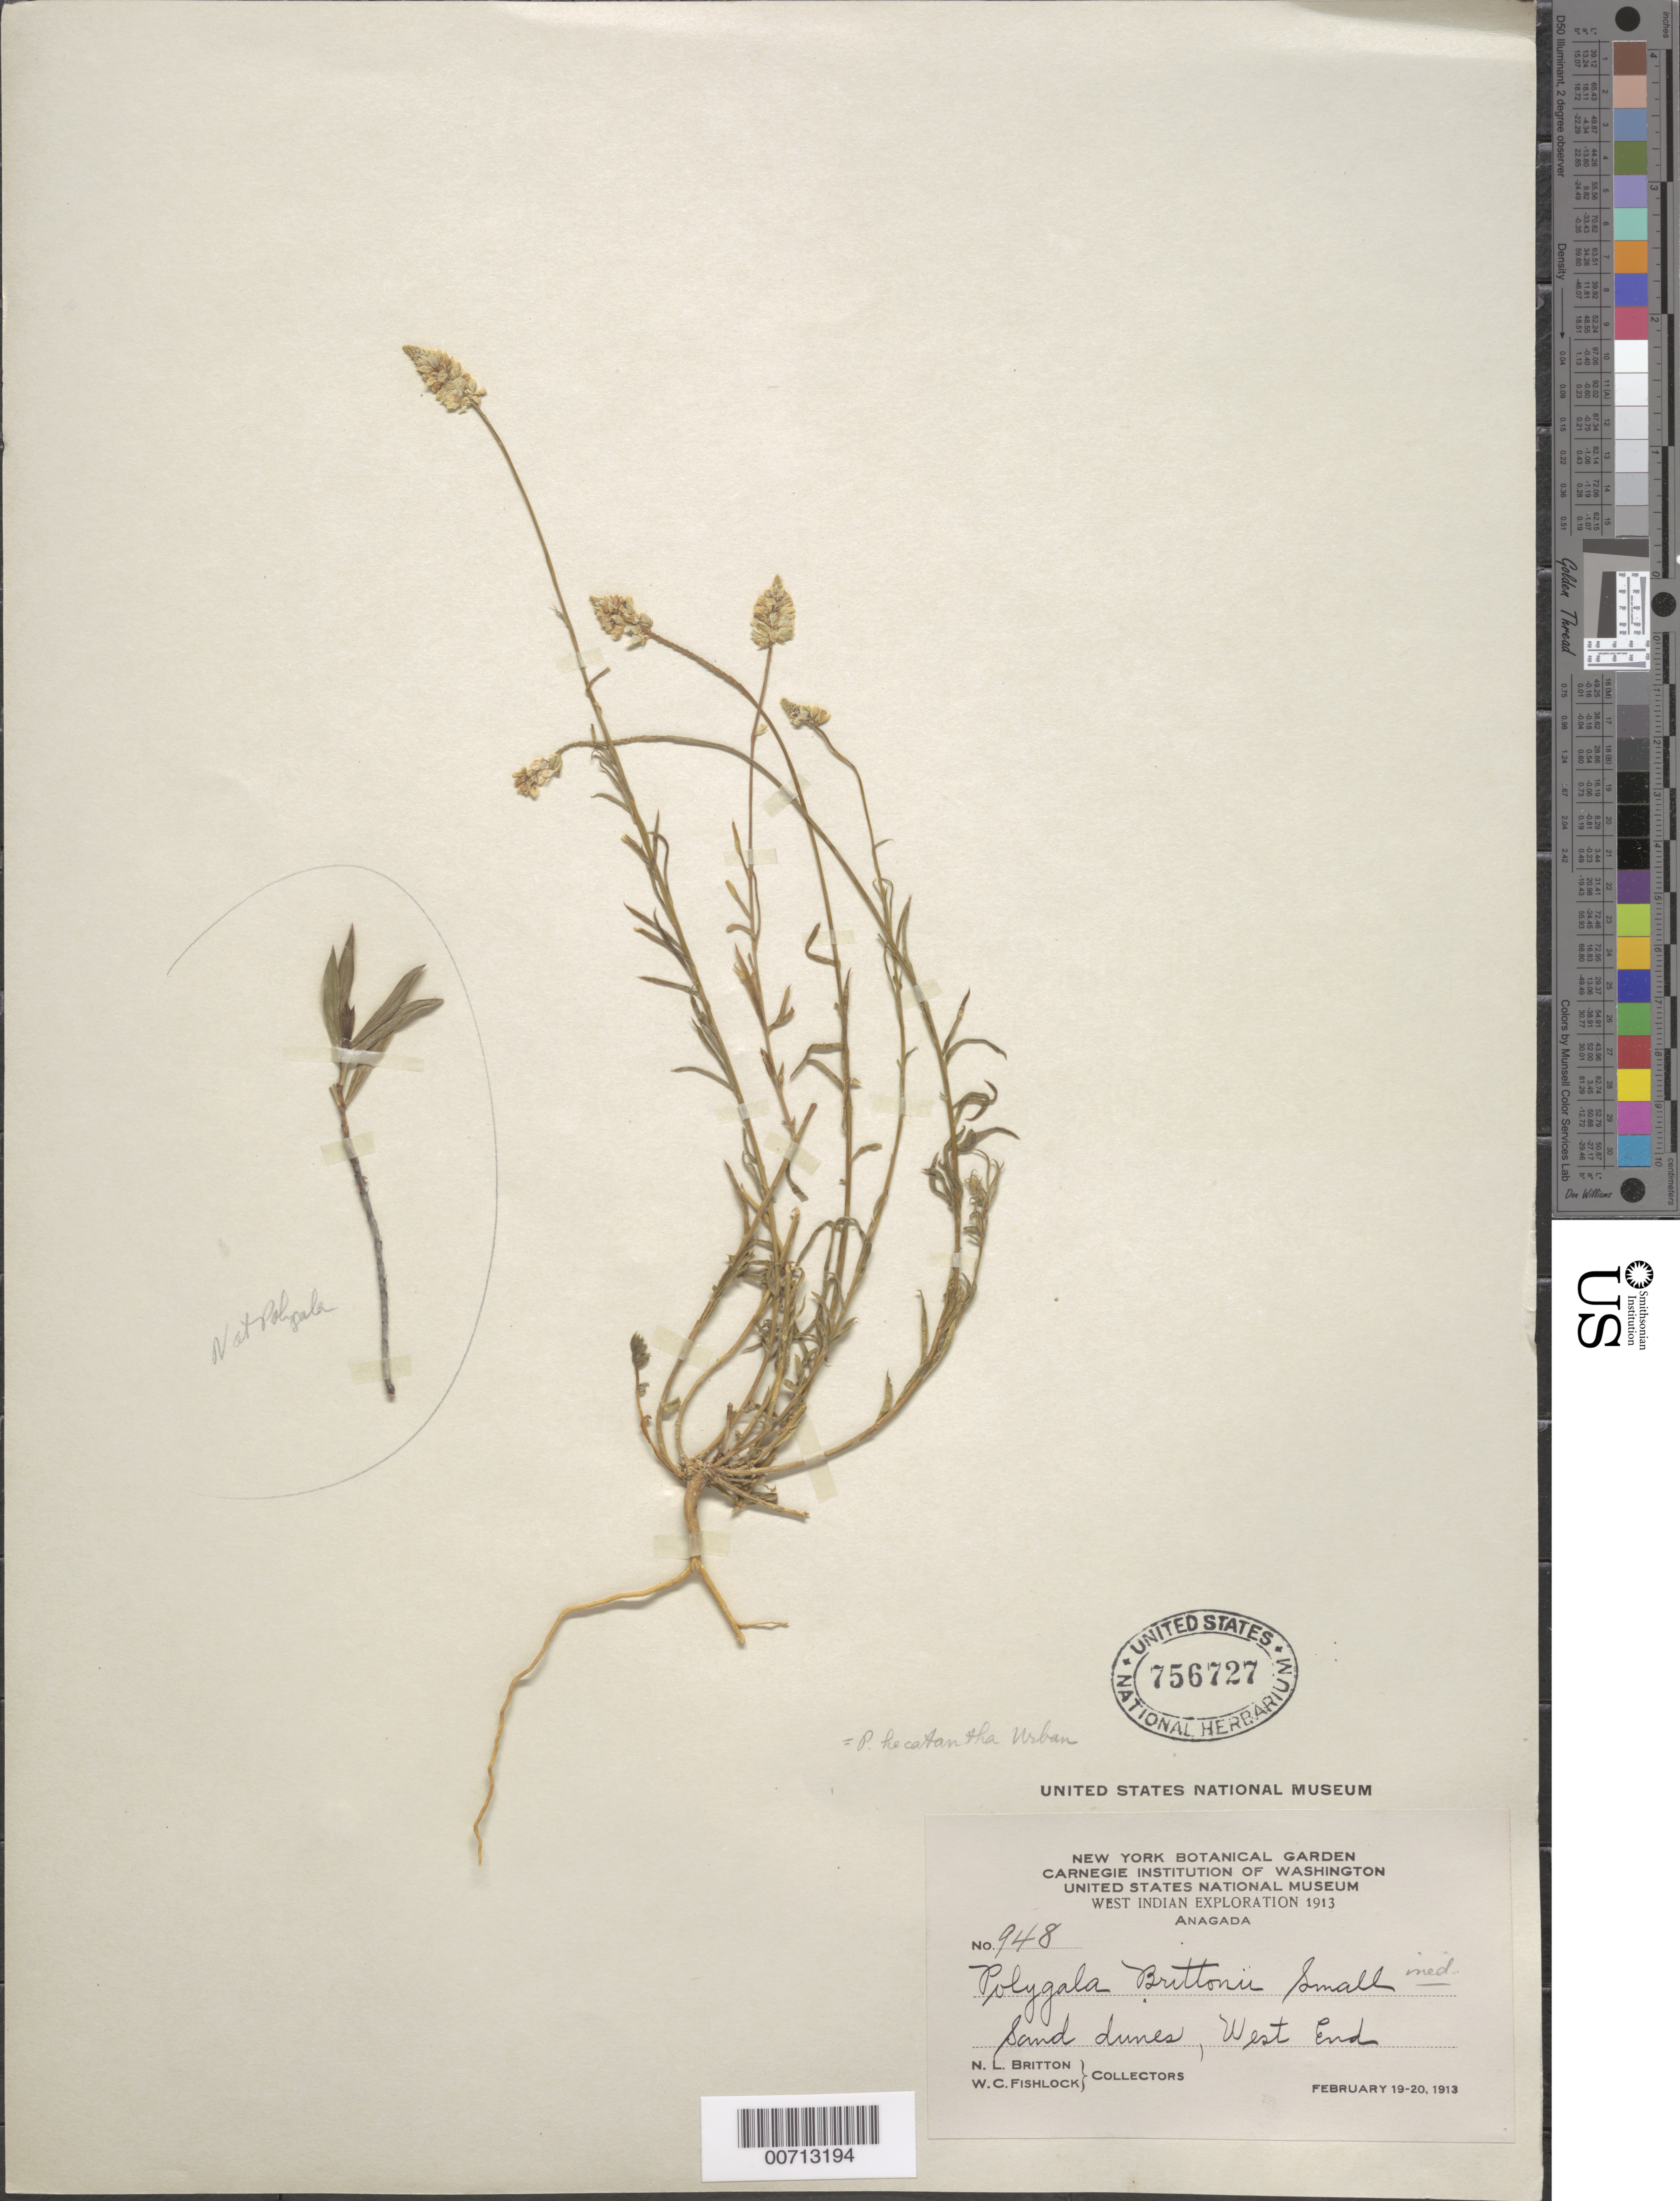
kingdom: Plantae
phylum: Tracheophyta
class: Magnoliopsida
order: Fabales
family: Polygalaceae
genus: Polygala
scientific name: Polygala hecatantha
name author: Urb.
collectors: N. Britton & W. Fishlock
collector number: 948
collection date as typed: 19 Feb 1913 and 20 Feb 1913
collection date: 1913-02-19,1913-02-20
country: British Virgin Islands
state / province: Anegada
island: Anegada Island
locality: West End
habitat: Sand dunes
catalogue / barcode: US 756727